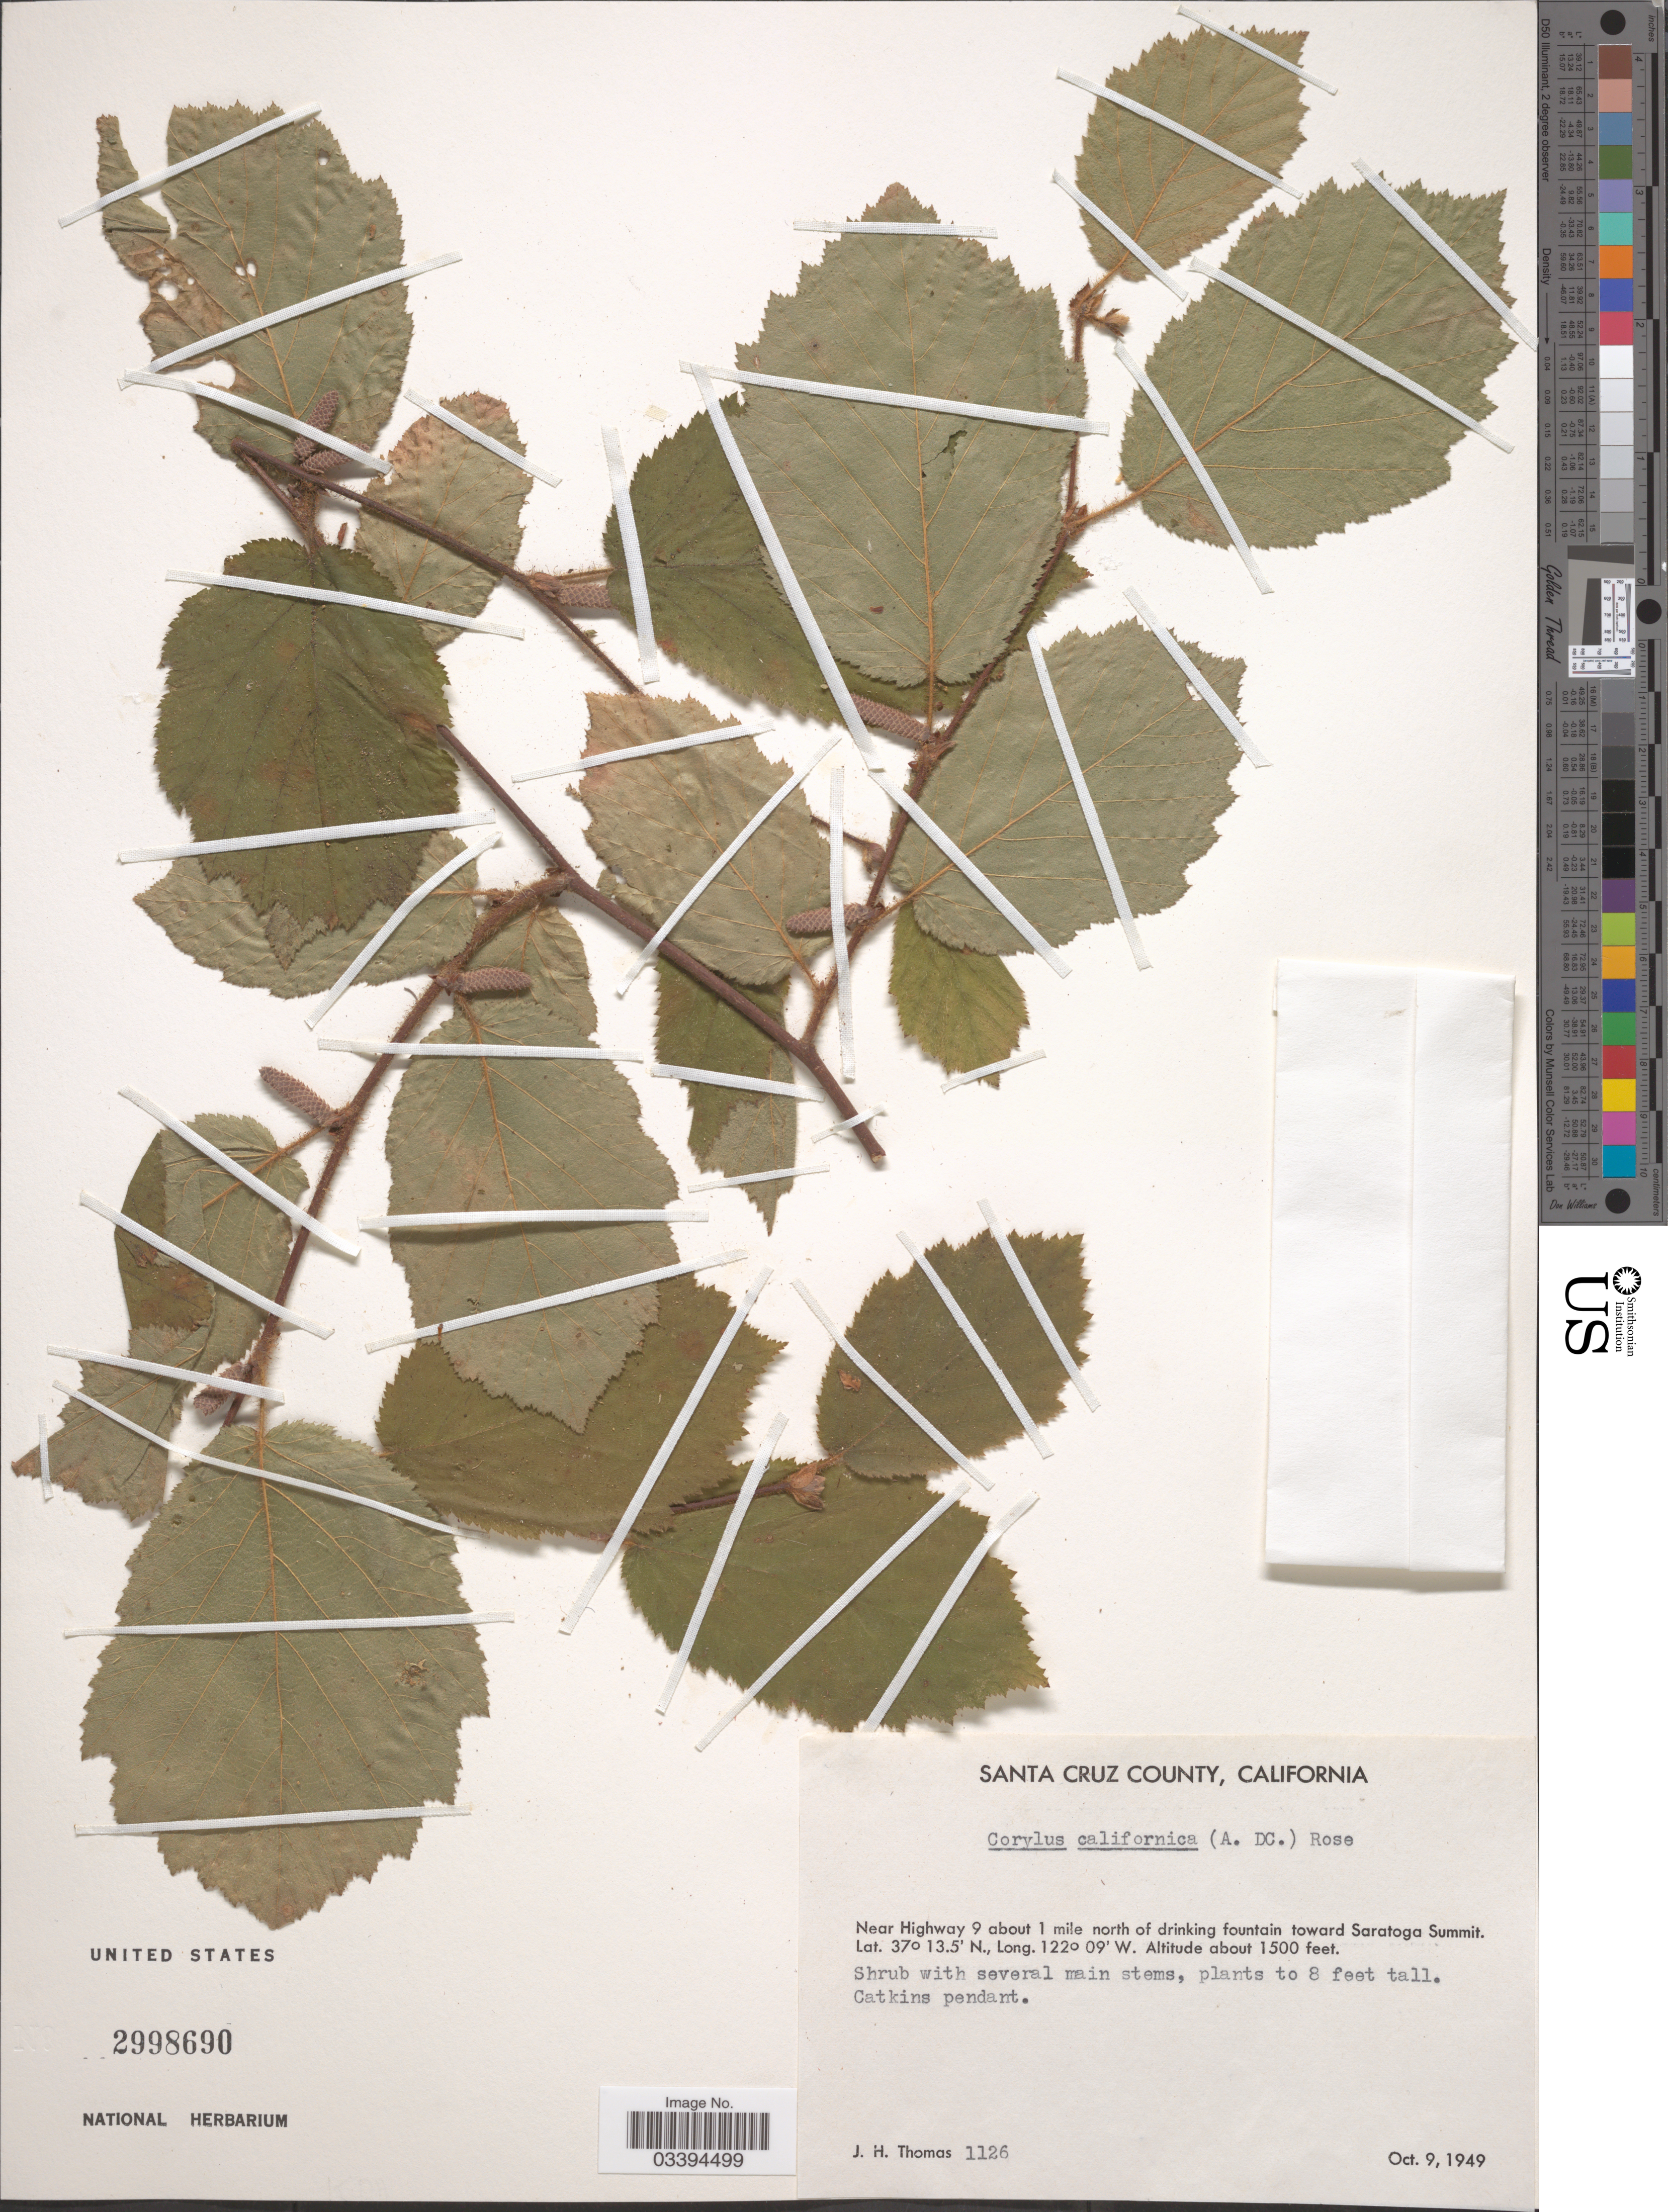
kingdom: Plantae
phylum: Tracheophyta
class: Magnoliopsida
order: Fagales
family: Betulaceae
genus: Corylus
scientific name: Corylus californica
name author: (A. DC.) Rose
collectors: H. Thomas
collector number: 1126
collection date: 1949-10-09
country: United States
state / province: California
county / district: Santa Cruz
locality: Santa Cruz County. Near Highway 9 about 1 mile north of drinking fountain toward Saratoga Summit.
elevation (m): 457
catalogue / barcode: US 2998690